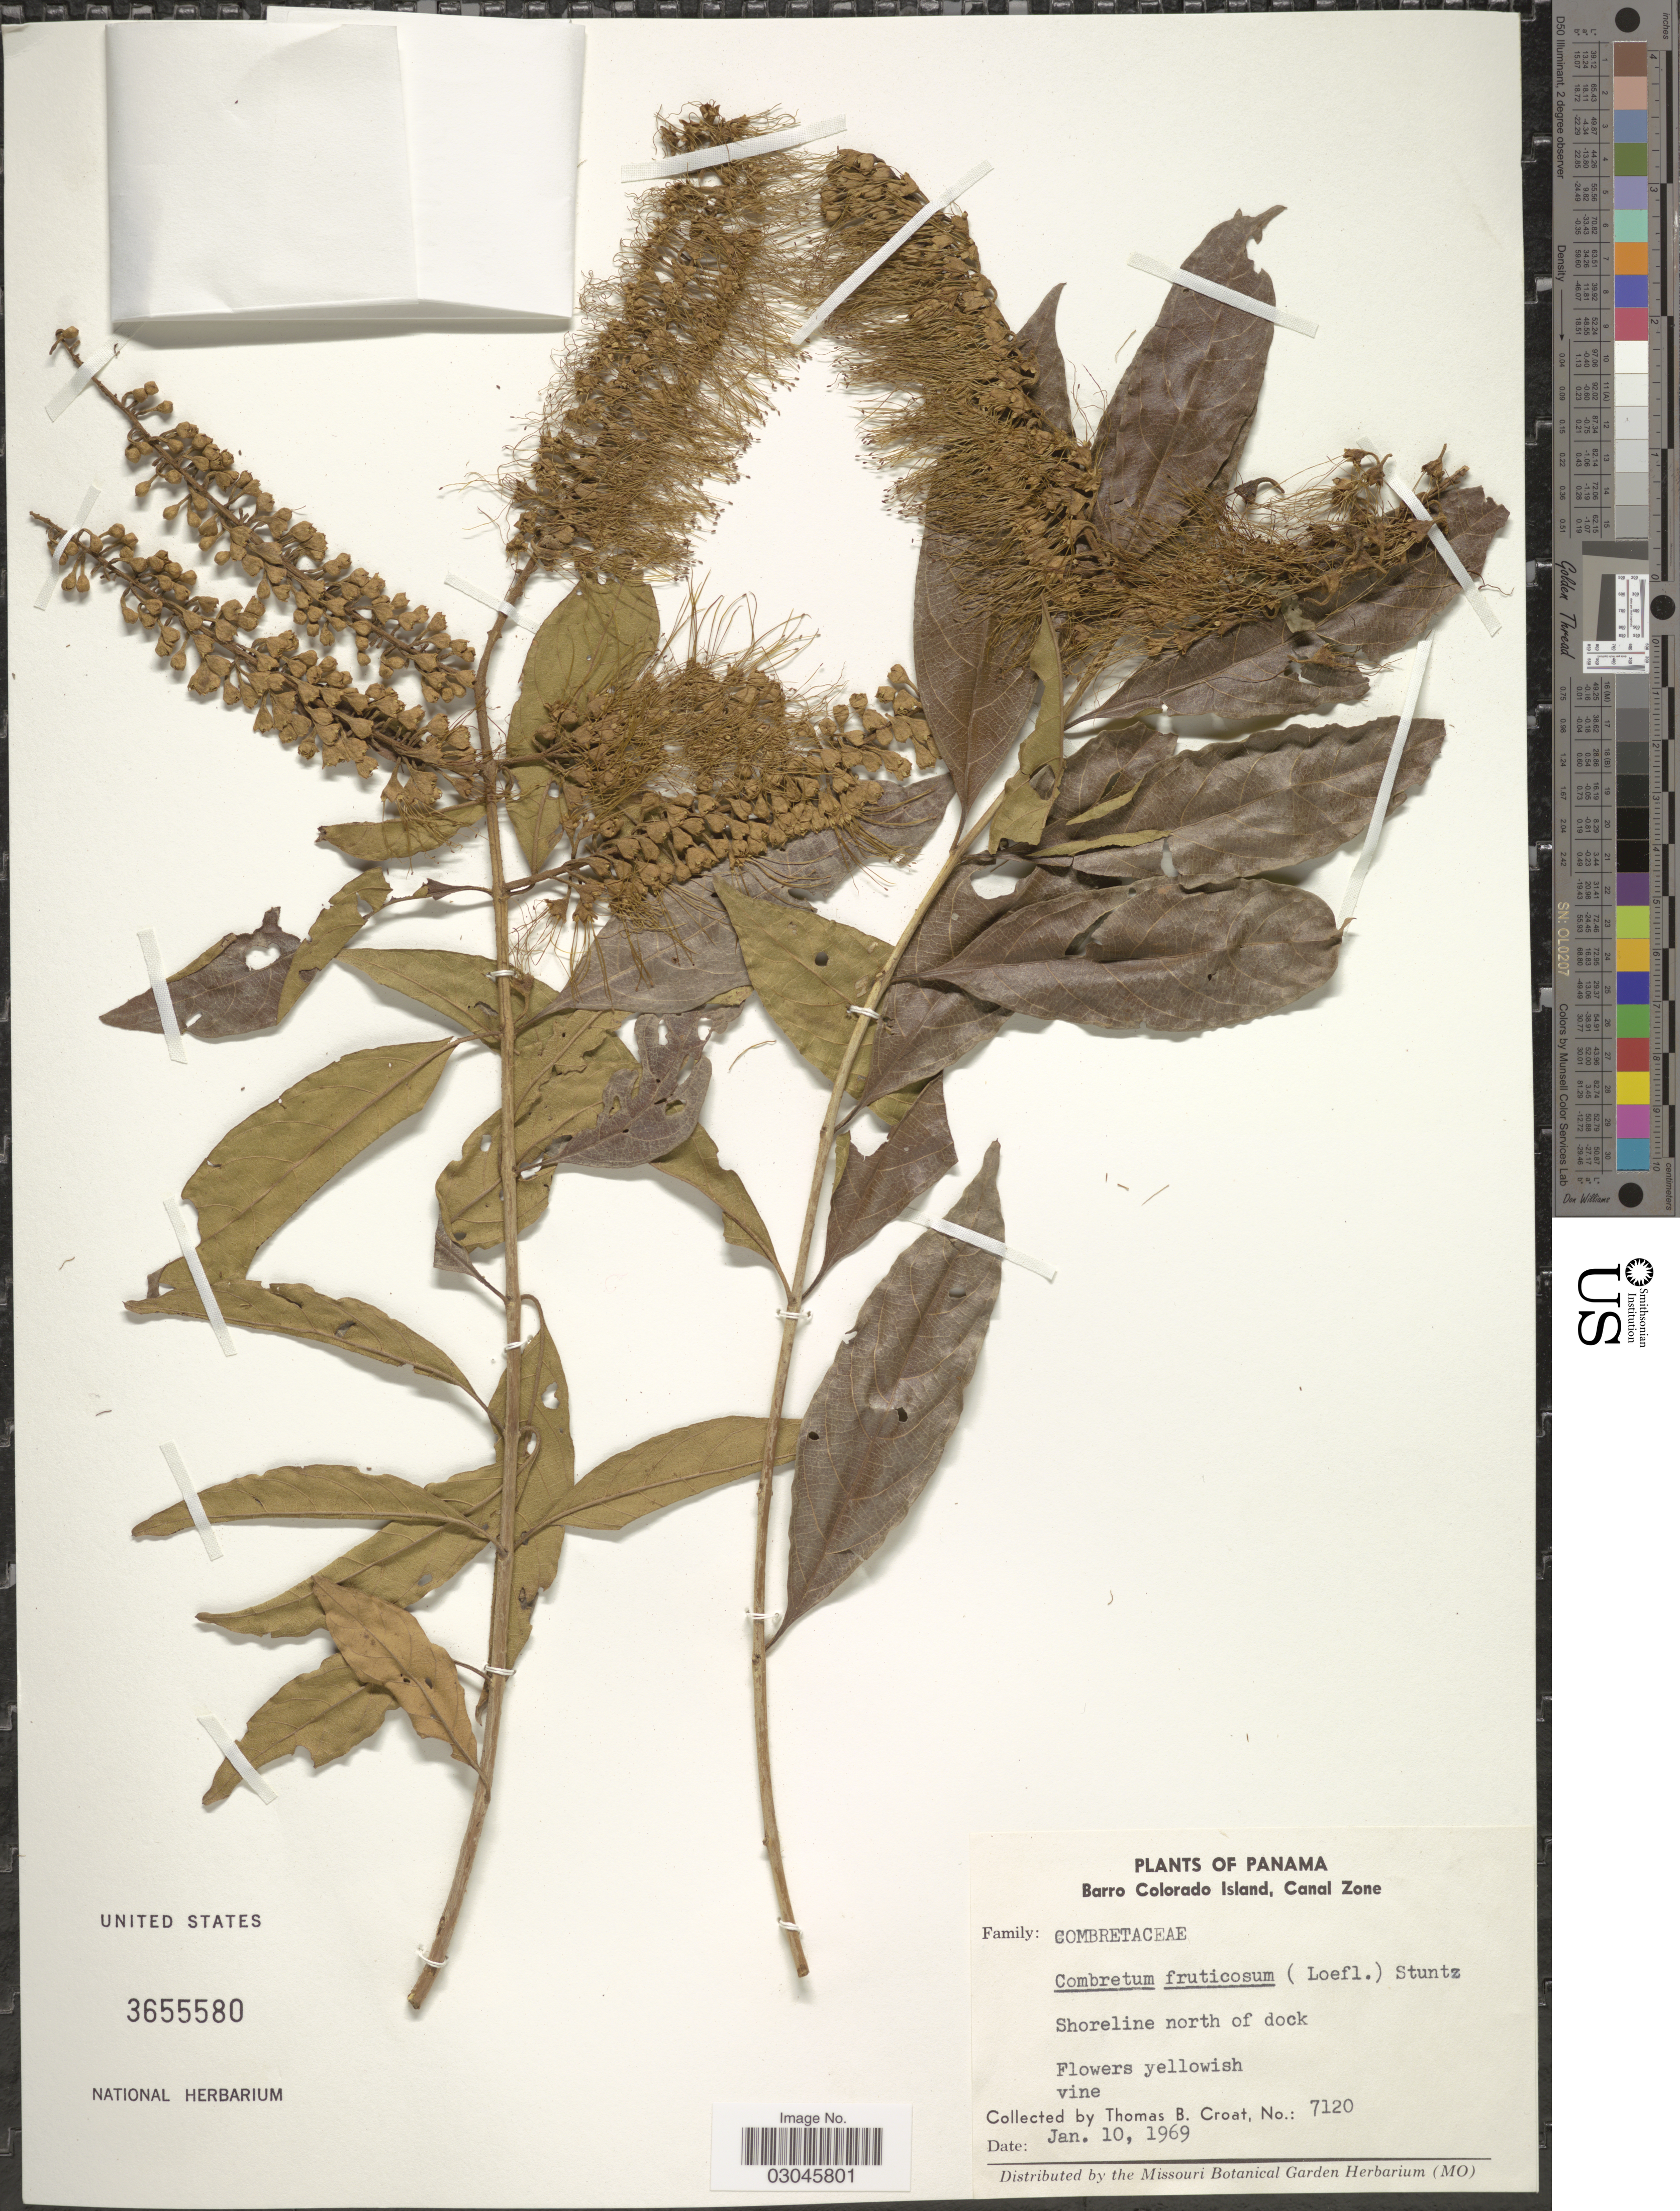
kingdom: Plantae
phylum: Tracheophyta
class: Magnoliopsida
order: Myrtales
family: Combretaceae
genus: Combretum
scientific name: Combretum fruticosum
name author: (Loefl.) Stuntz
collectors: T. B. Croat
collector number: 7120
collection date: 1969-01-10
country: Panama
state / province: Panamá Oeste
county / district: Canal Zone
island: Barro Colorado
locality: Barro Colorado Island, Canal Zone. Shoreline north of dock.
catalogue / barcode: US 3655580